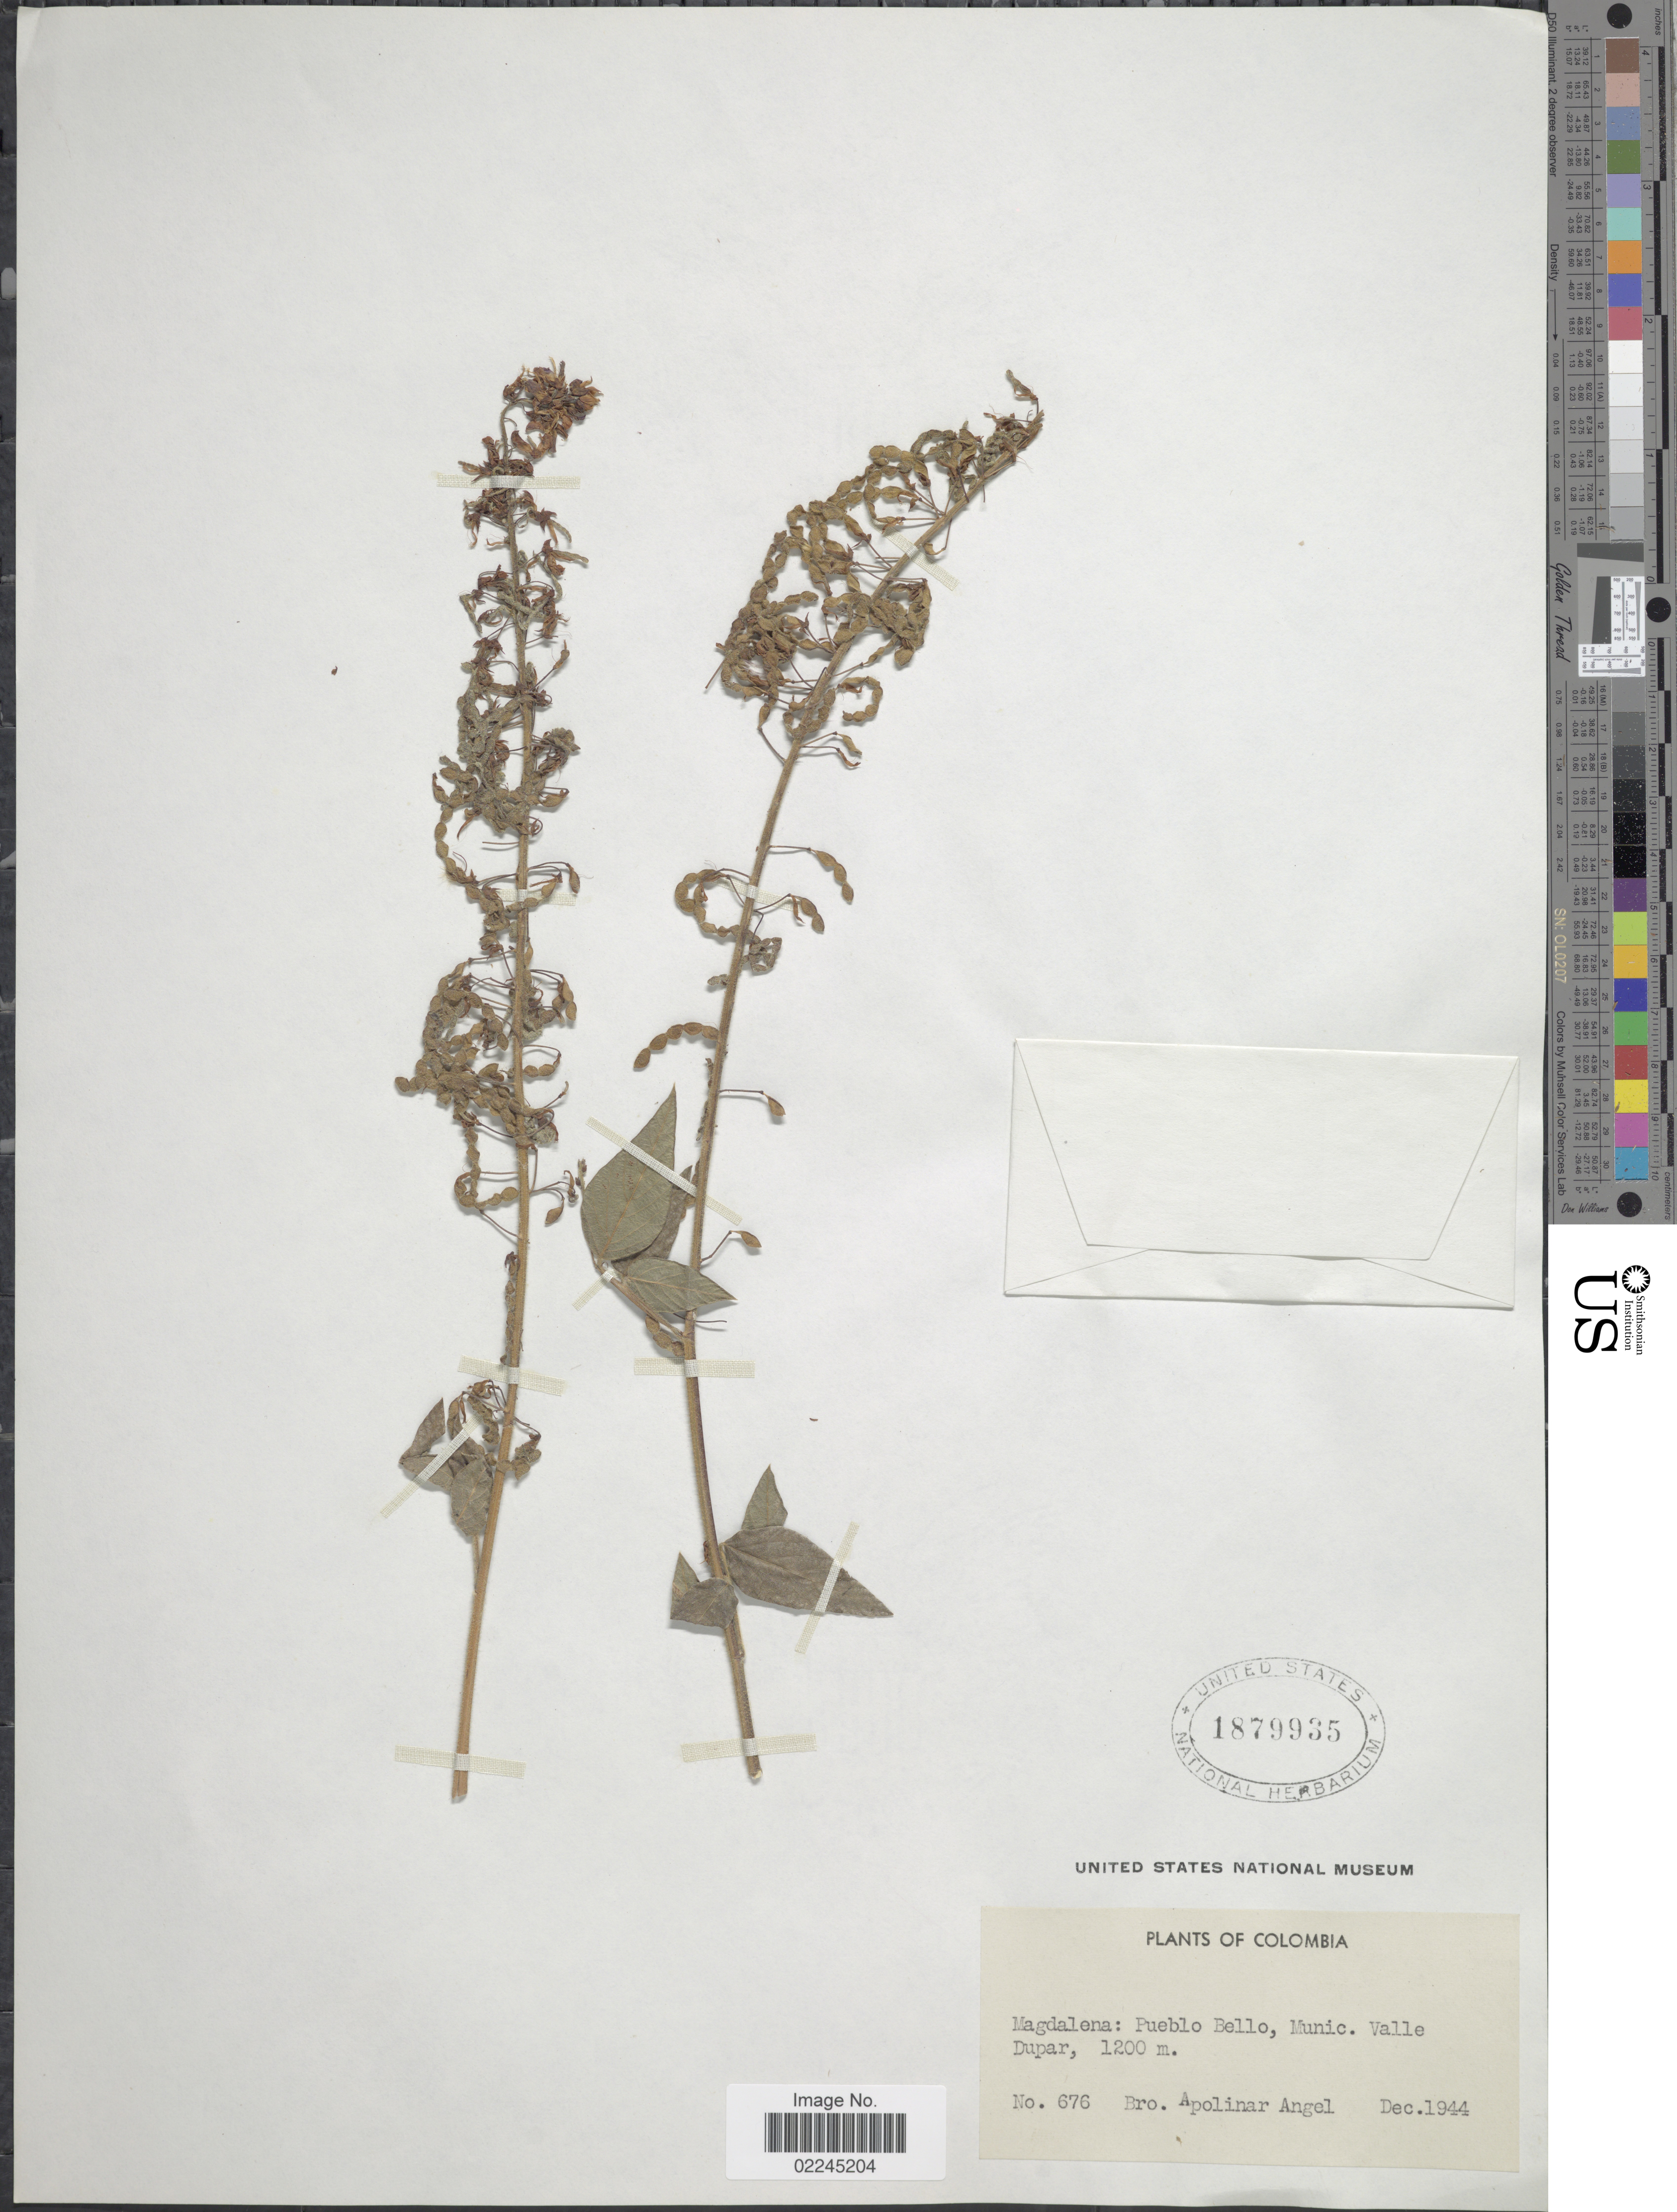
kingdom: Plantae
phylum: Tracheophyta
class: Magnoliopsida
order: Fabales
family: Fabaceae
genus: Desmodium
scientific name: Desmodium intortum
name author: (Mill.) Urb.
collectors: Bro. Apolinar A.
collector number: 676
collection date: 1944-12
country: Colombia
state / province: Magdalena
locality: Magdalena: Pueblo Bello, Munic. Valle Dupar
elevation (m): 1200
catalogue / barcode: US 1879935